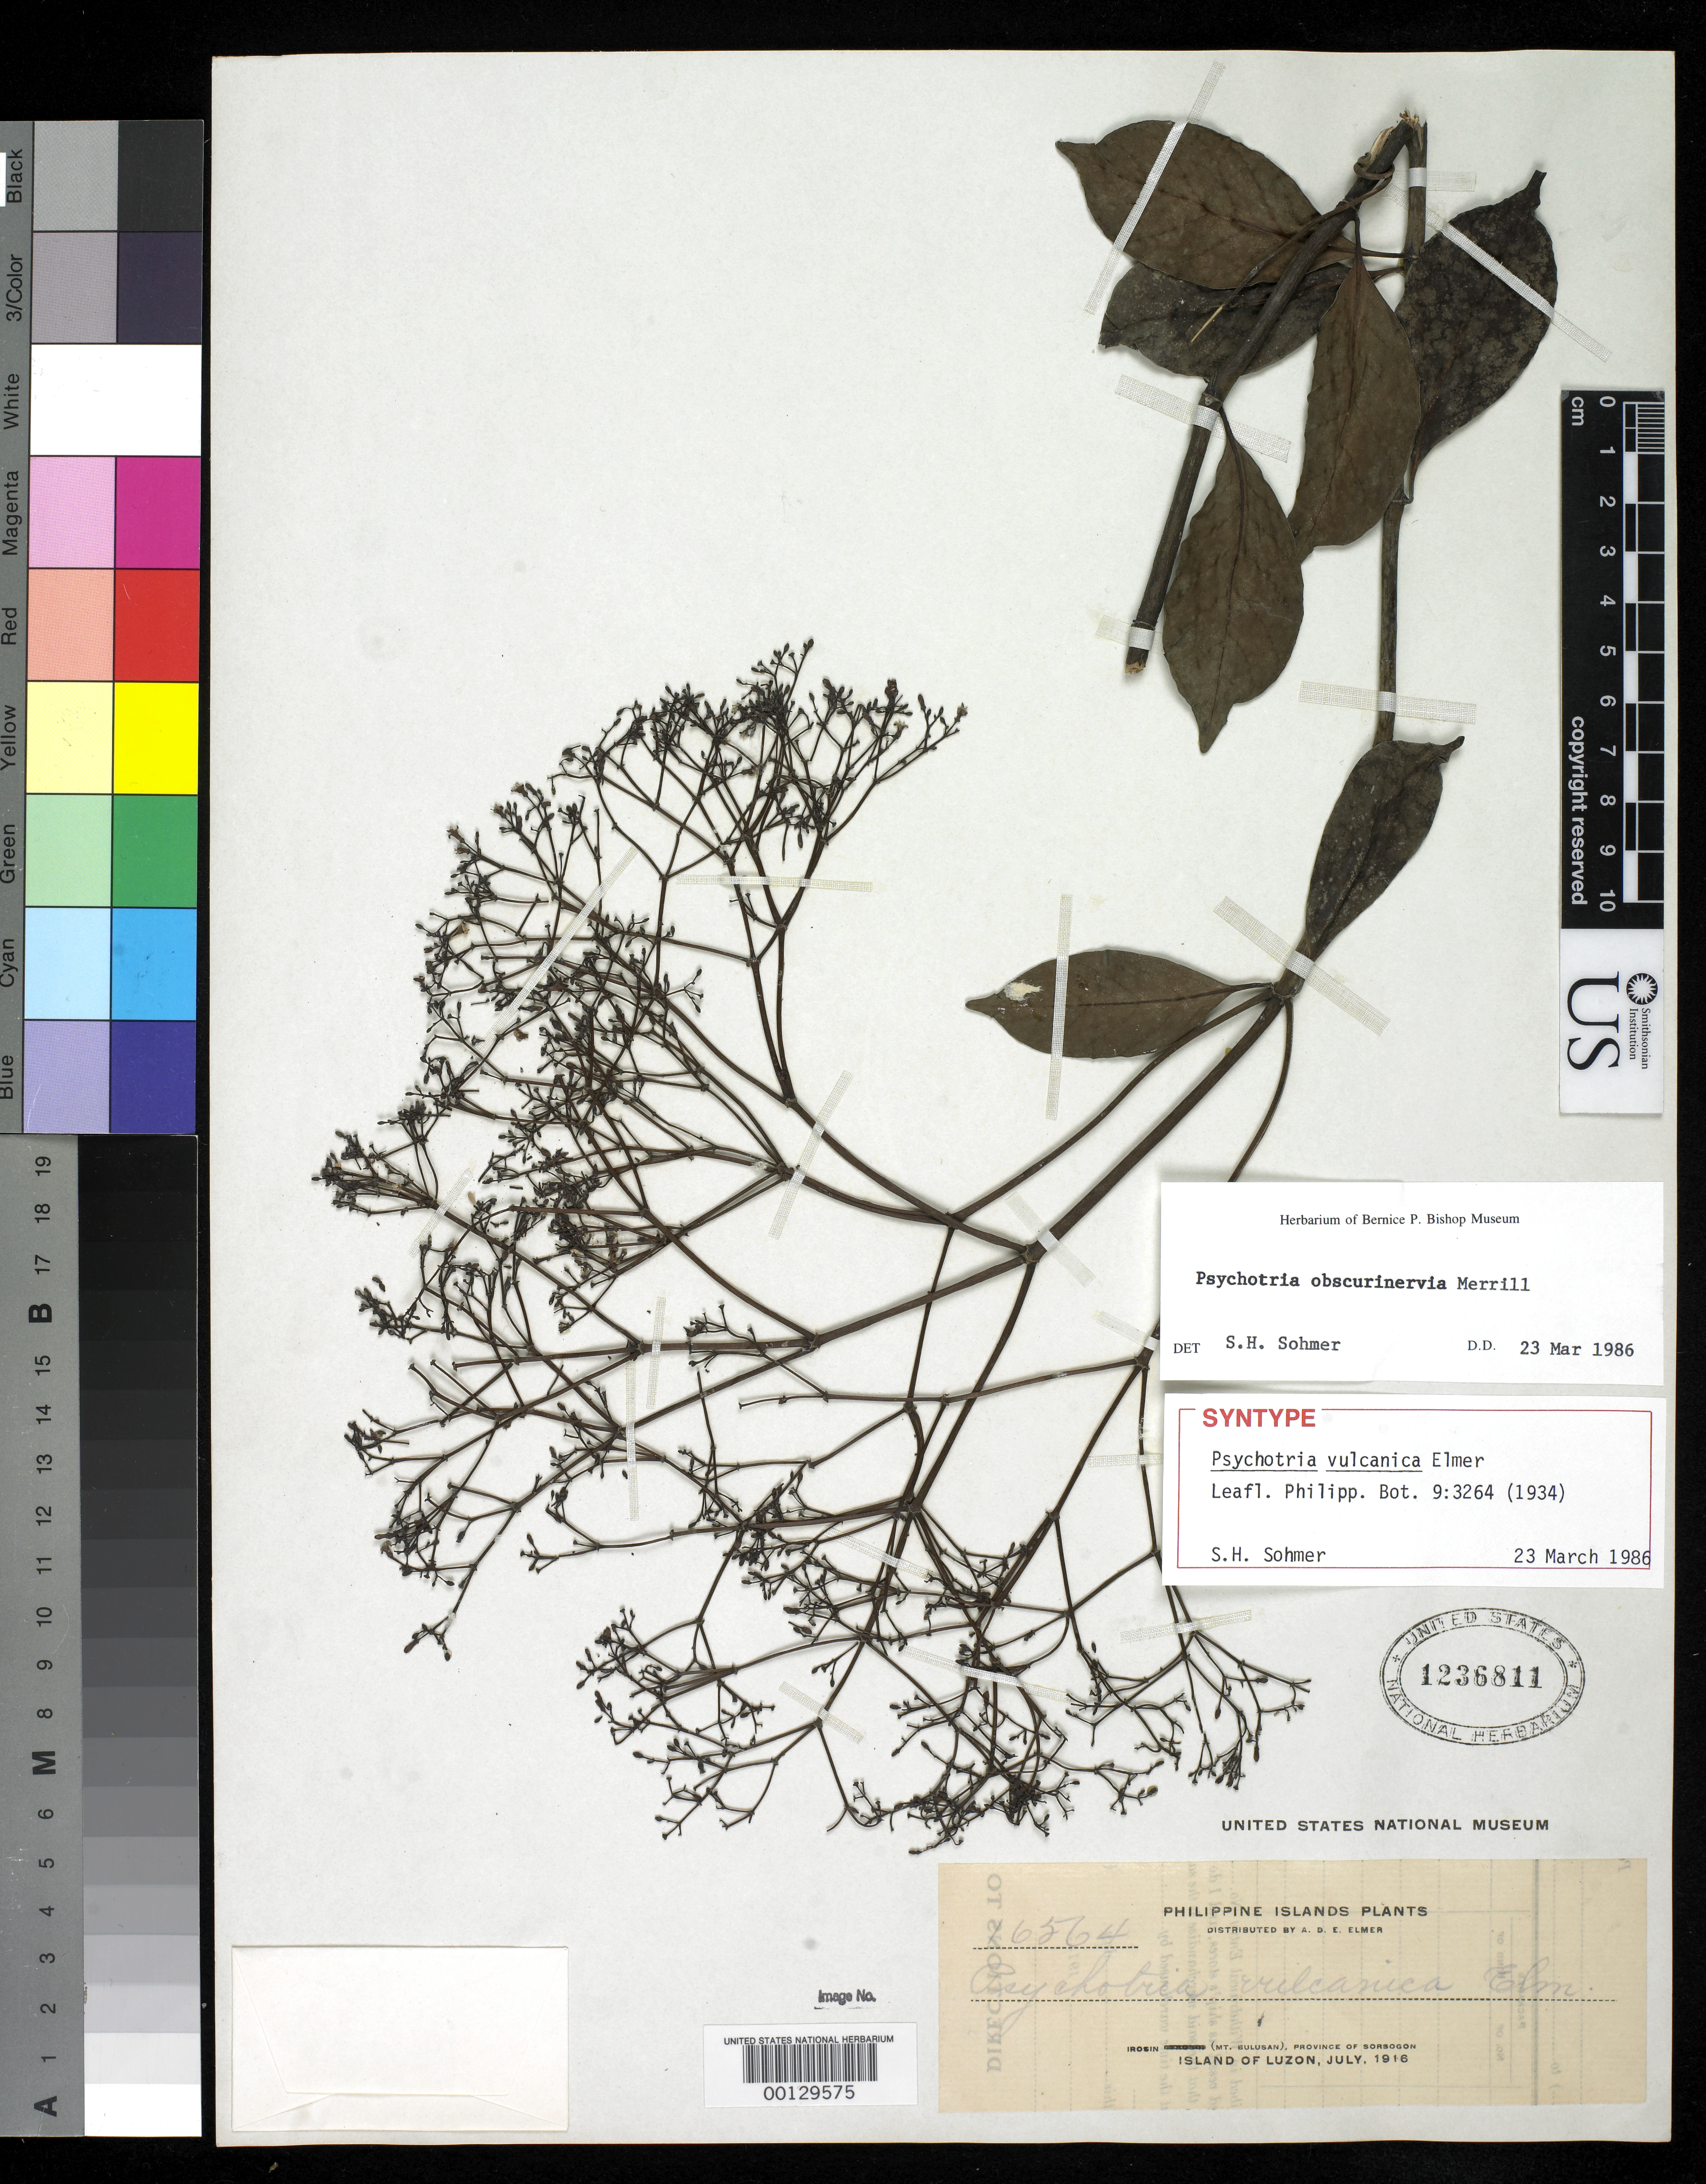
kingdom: Plantae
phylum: Tracheophyta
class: Magnoliopsida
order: Gentianales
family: Rubiaceae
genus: Psychotria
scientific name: Psychotria vulcanica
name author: Elmer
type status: Isosyntype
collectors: A. D. E. Elmer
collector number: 16564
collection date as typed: Oct 1915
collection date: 1915-10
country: Philippines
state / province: Bicol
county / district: Sorsogon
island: Luzon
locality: Irosin (Mt. Bulusan)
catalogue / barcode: US 1236811